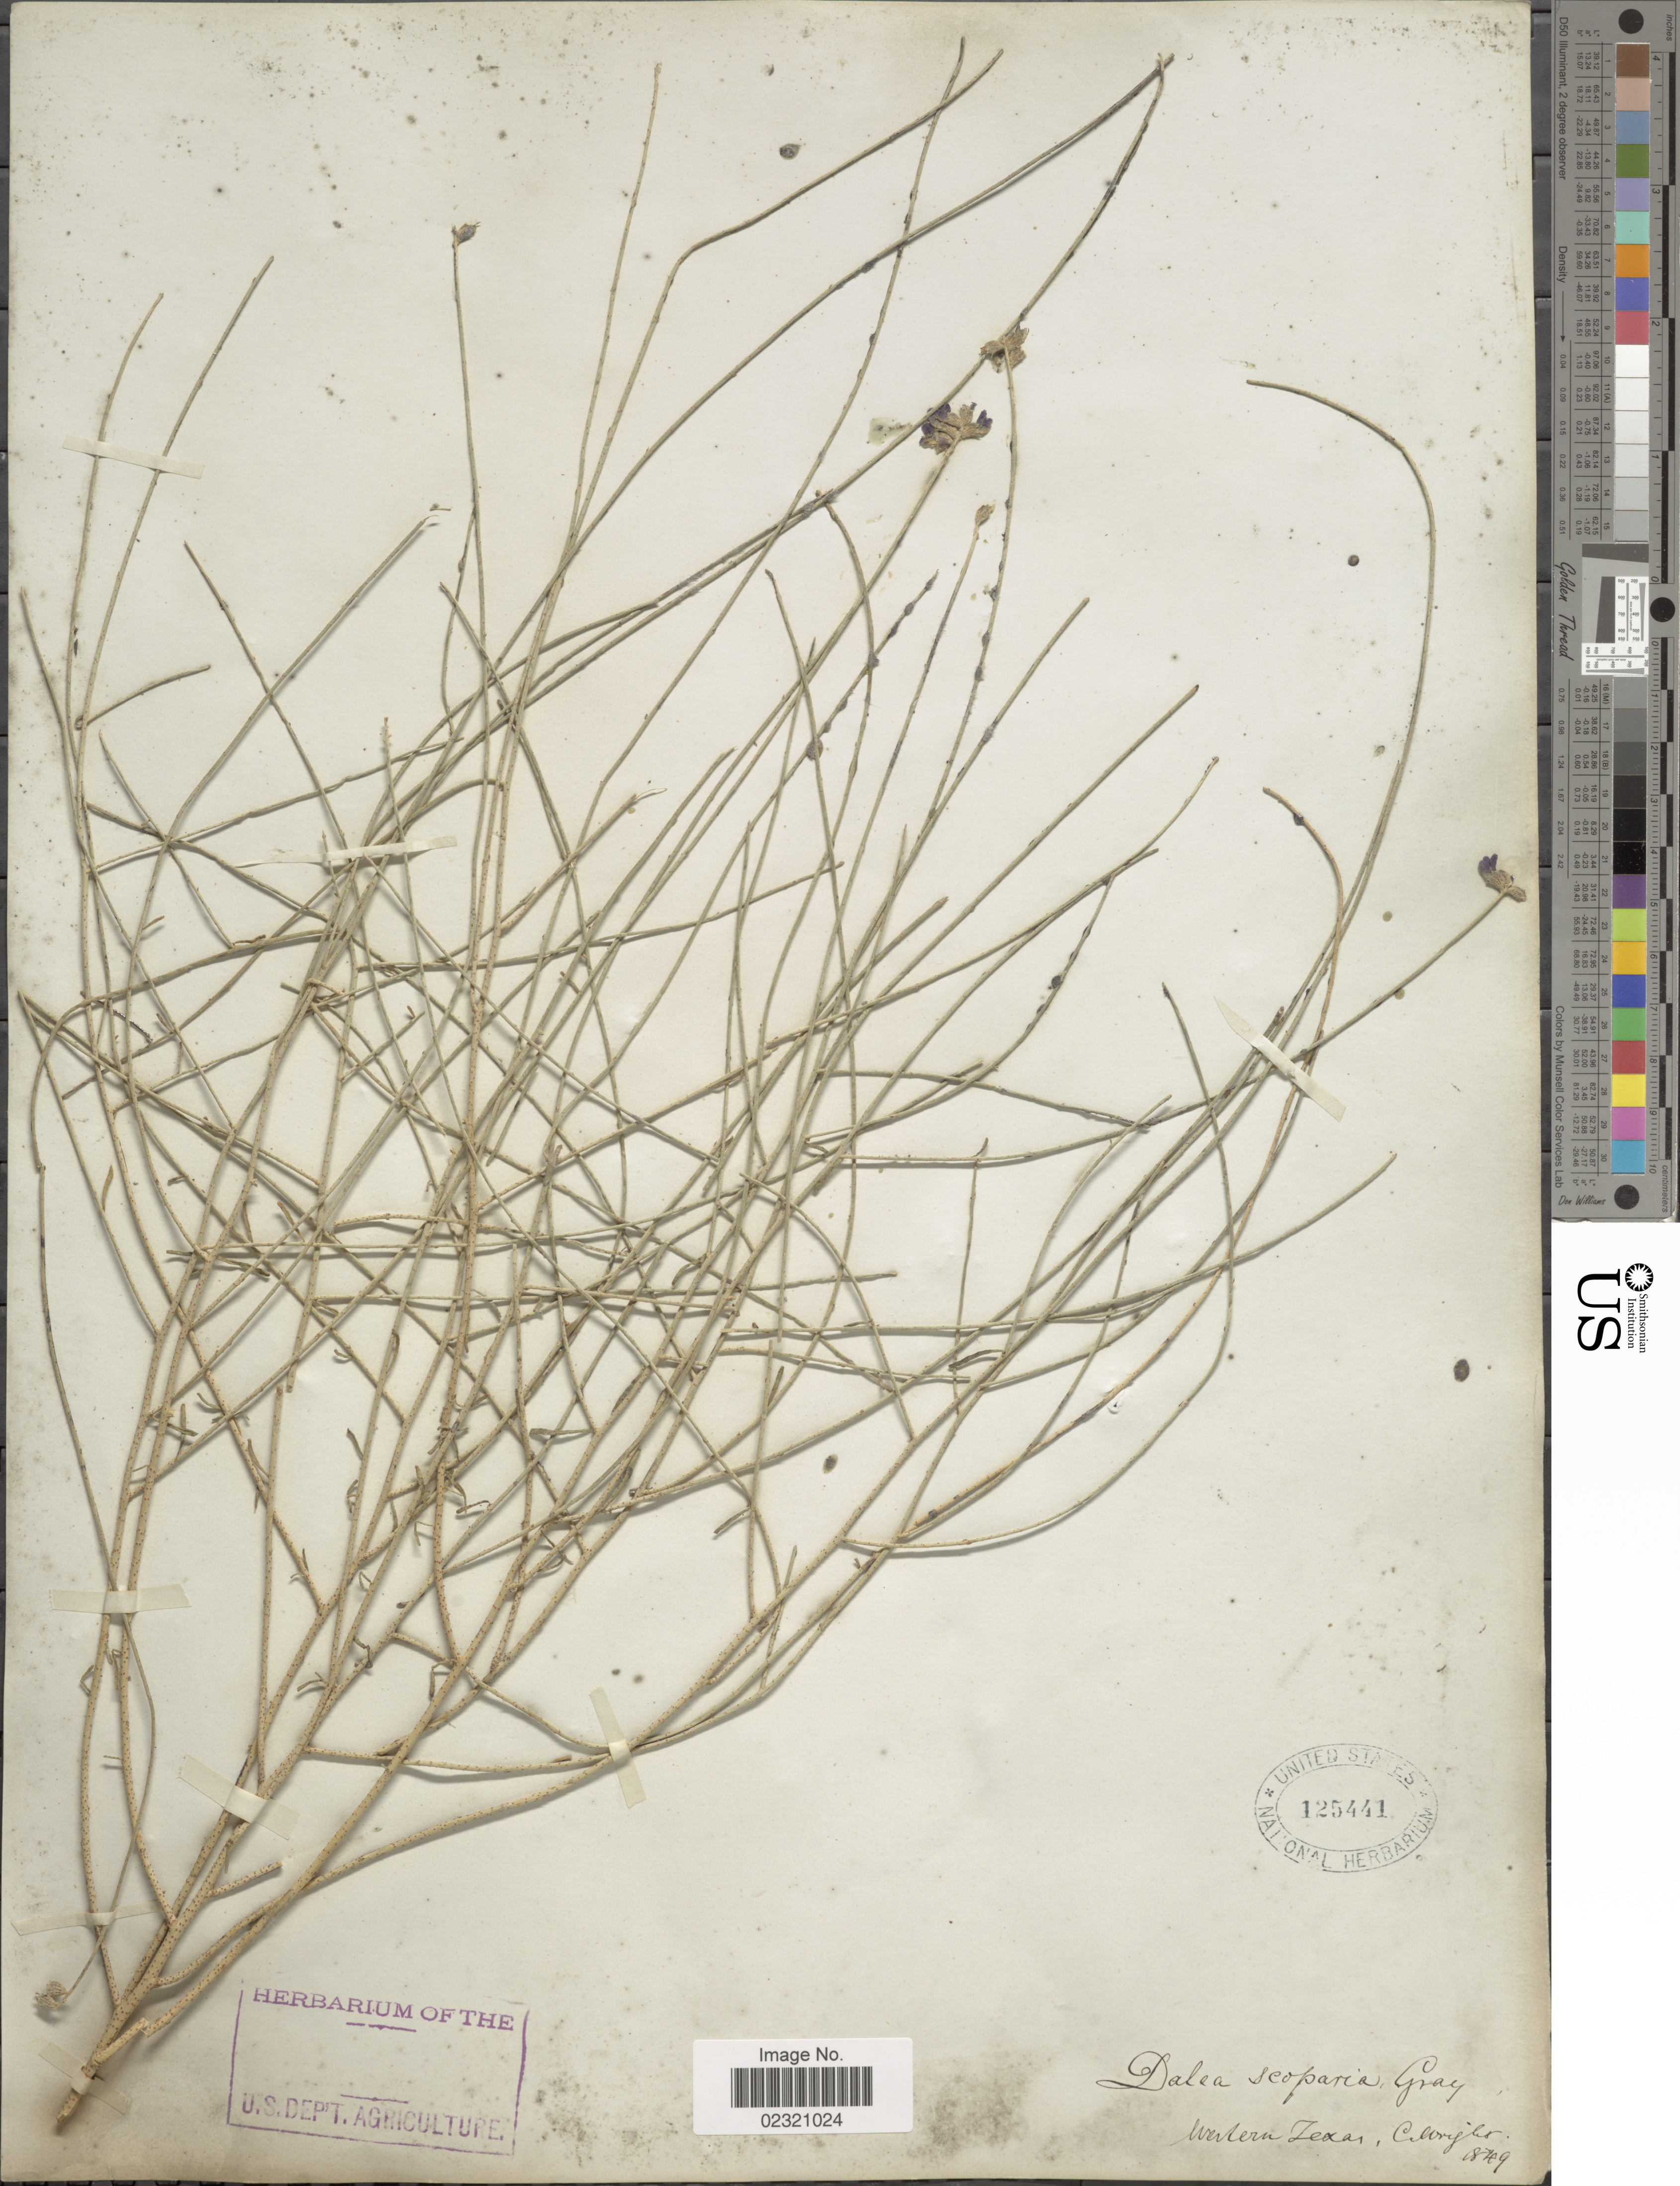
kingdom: Plantae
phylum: Tracheophyta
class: Magnoliopsida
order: Fabales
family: Fabaceae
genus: Psorothamnus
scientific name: Psorothamnus scoparius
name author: (A. Gray) Rydb.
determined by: Strong, M. T., (US), Smithsonian Institution - National Museum of Natural History (UNITED STATES)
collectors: C. Wright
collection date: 1849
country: United States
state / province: Texas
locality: Western Texas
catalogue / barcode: US 125441